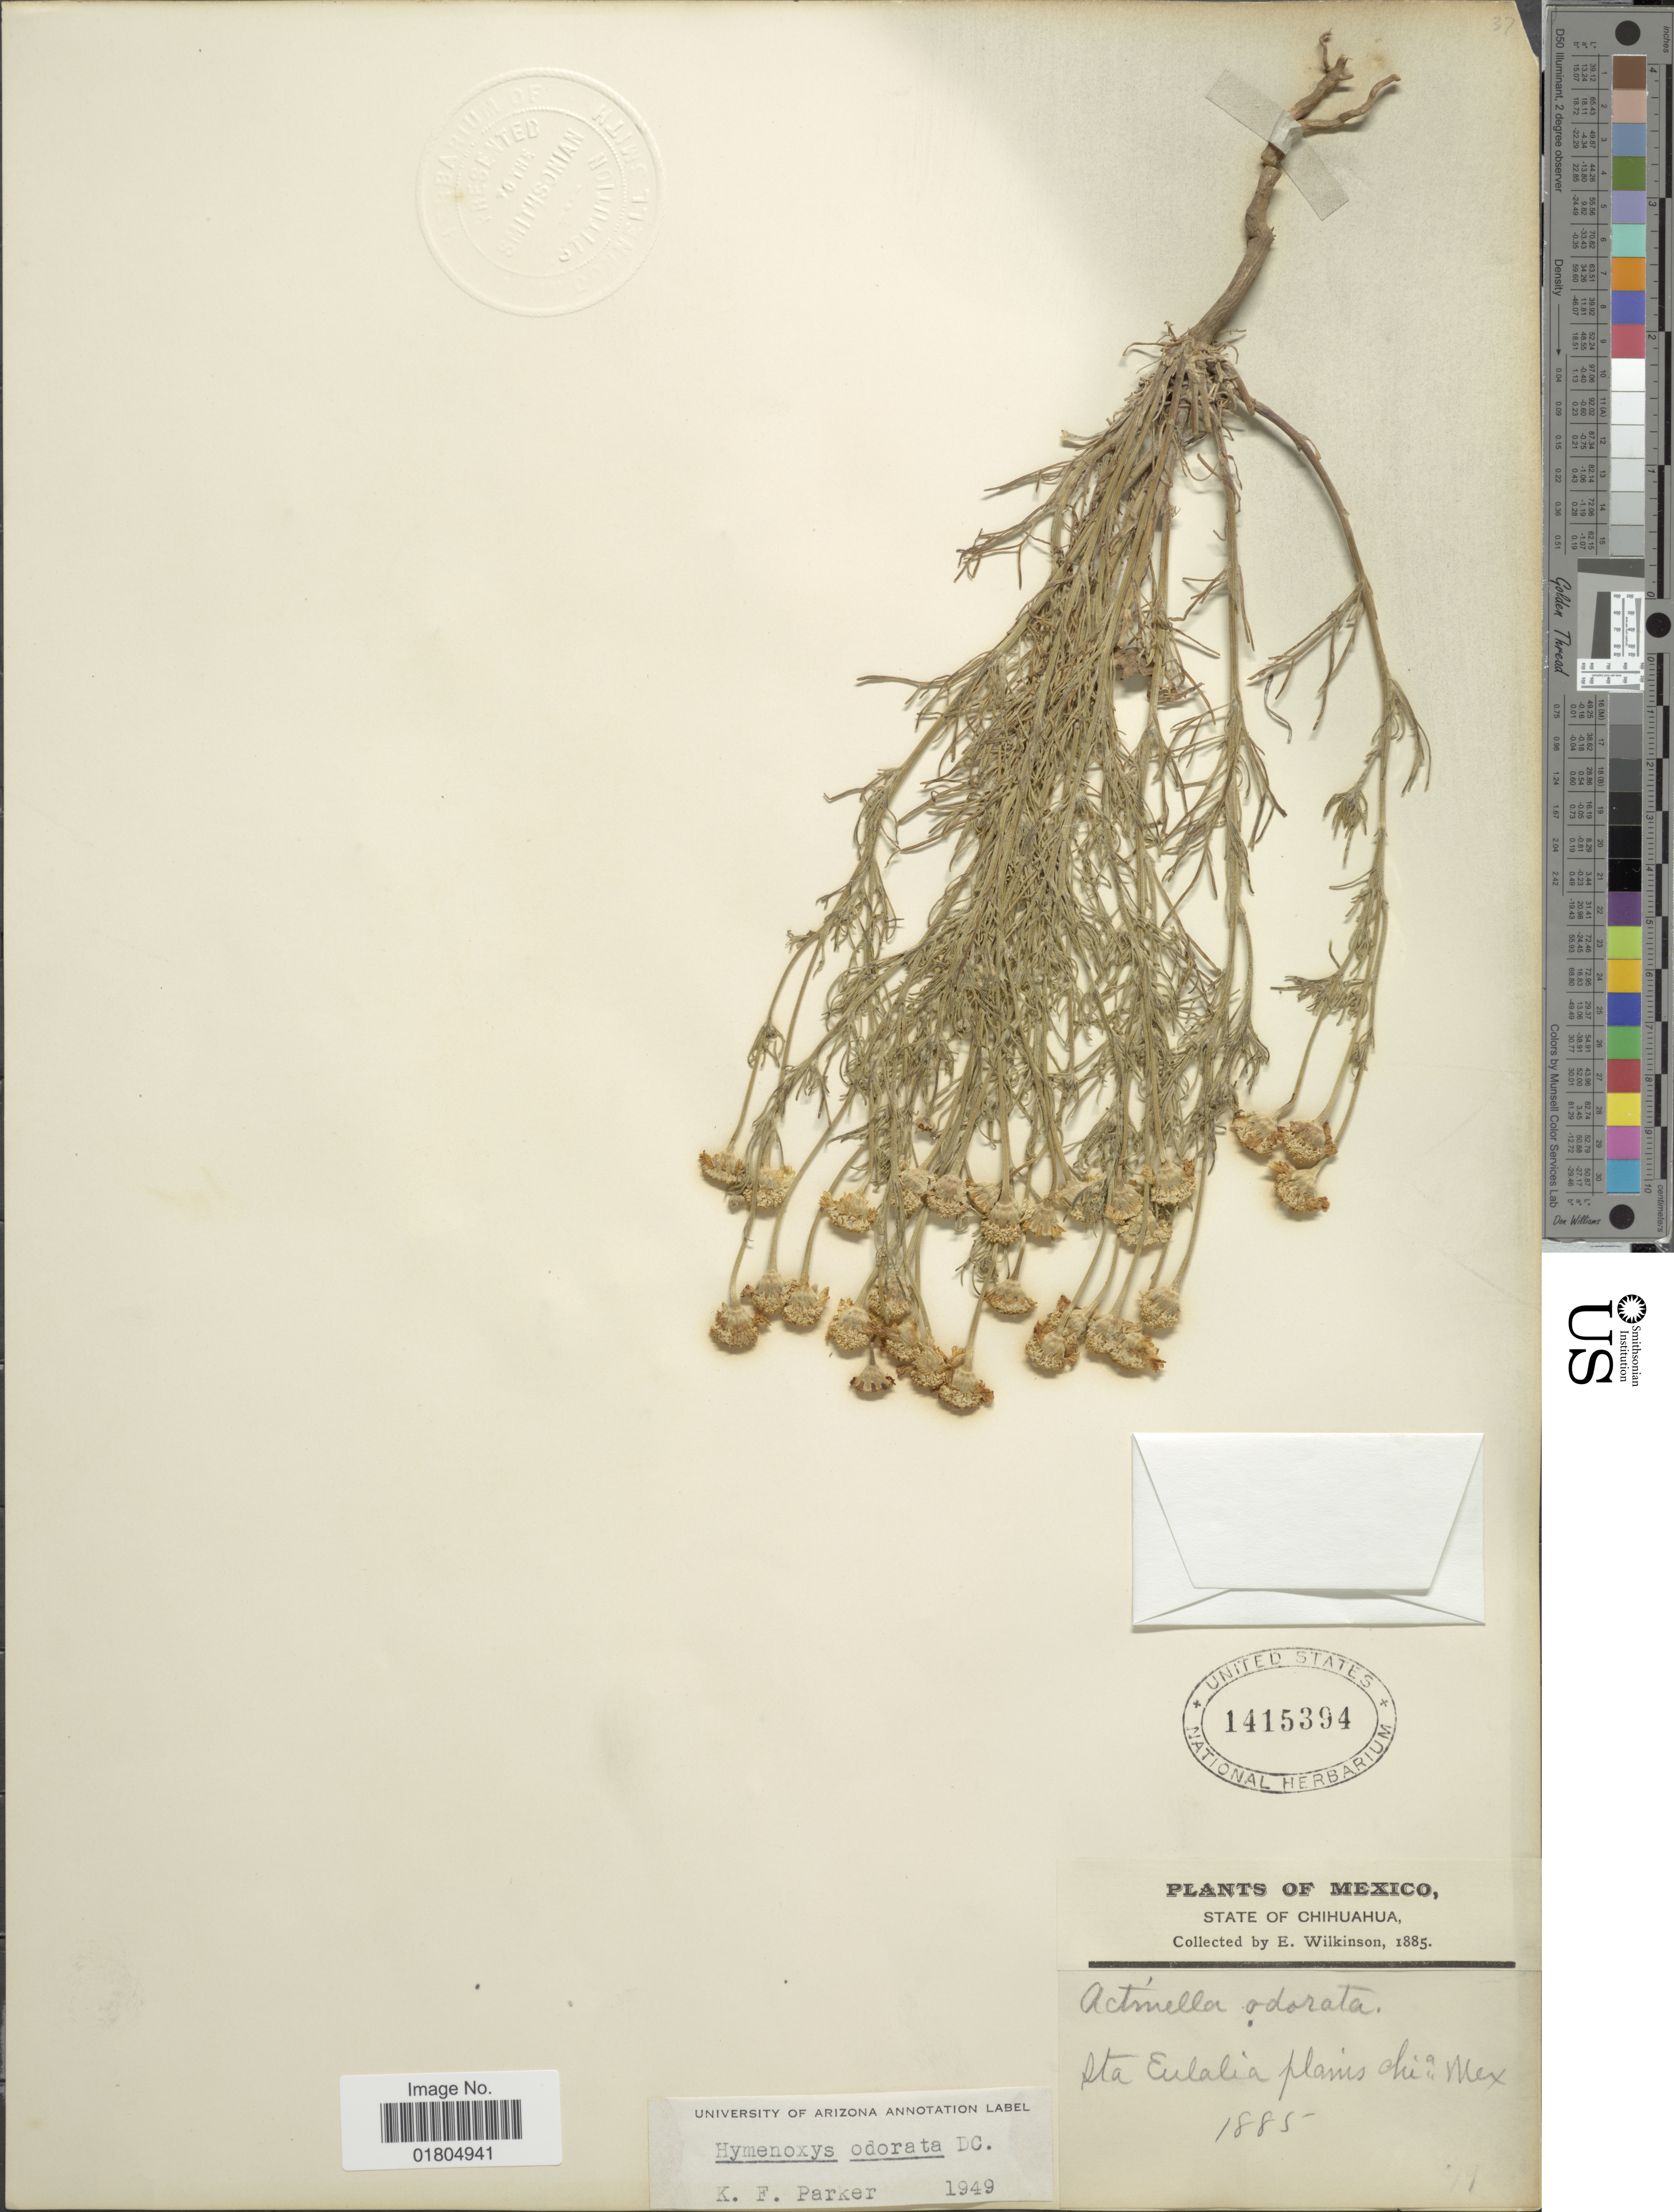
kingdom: Plantae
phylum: Tracheophyta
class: Magnoliopsida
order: Asterales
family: Asteraceae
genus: Hymenoxys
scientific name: Hymenoxys odorata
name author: DC.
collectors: E. Wilkinson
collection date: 1885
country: Mexico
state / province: Chihuahua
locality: Sta Eulalia plains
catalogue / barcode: US 1415394